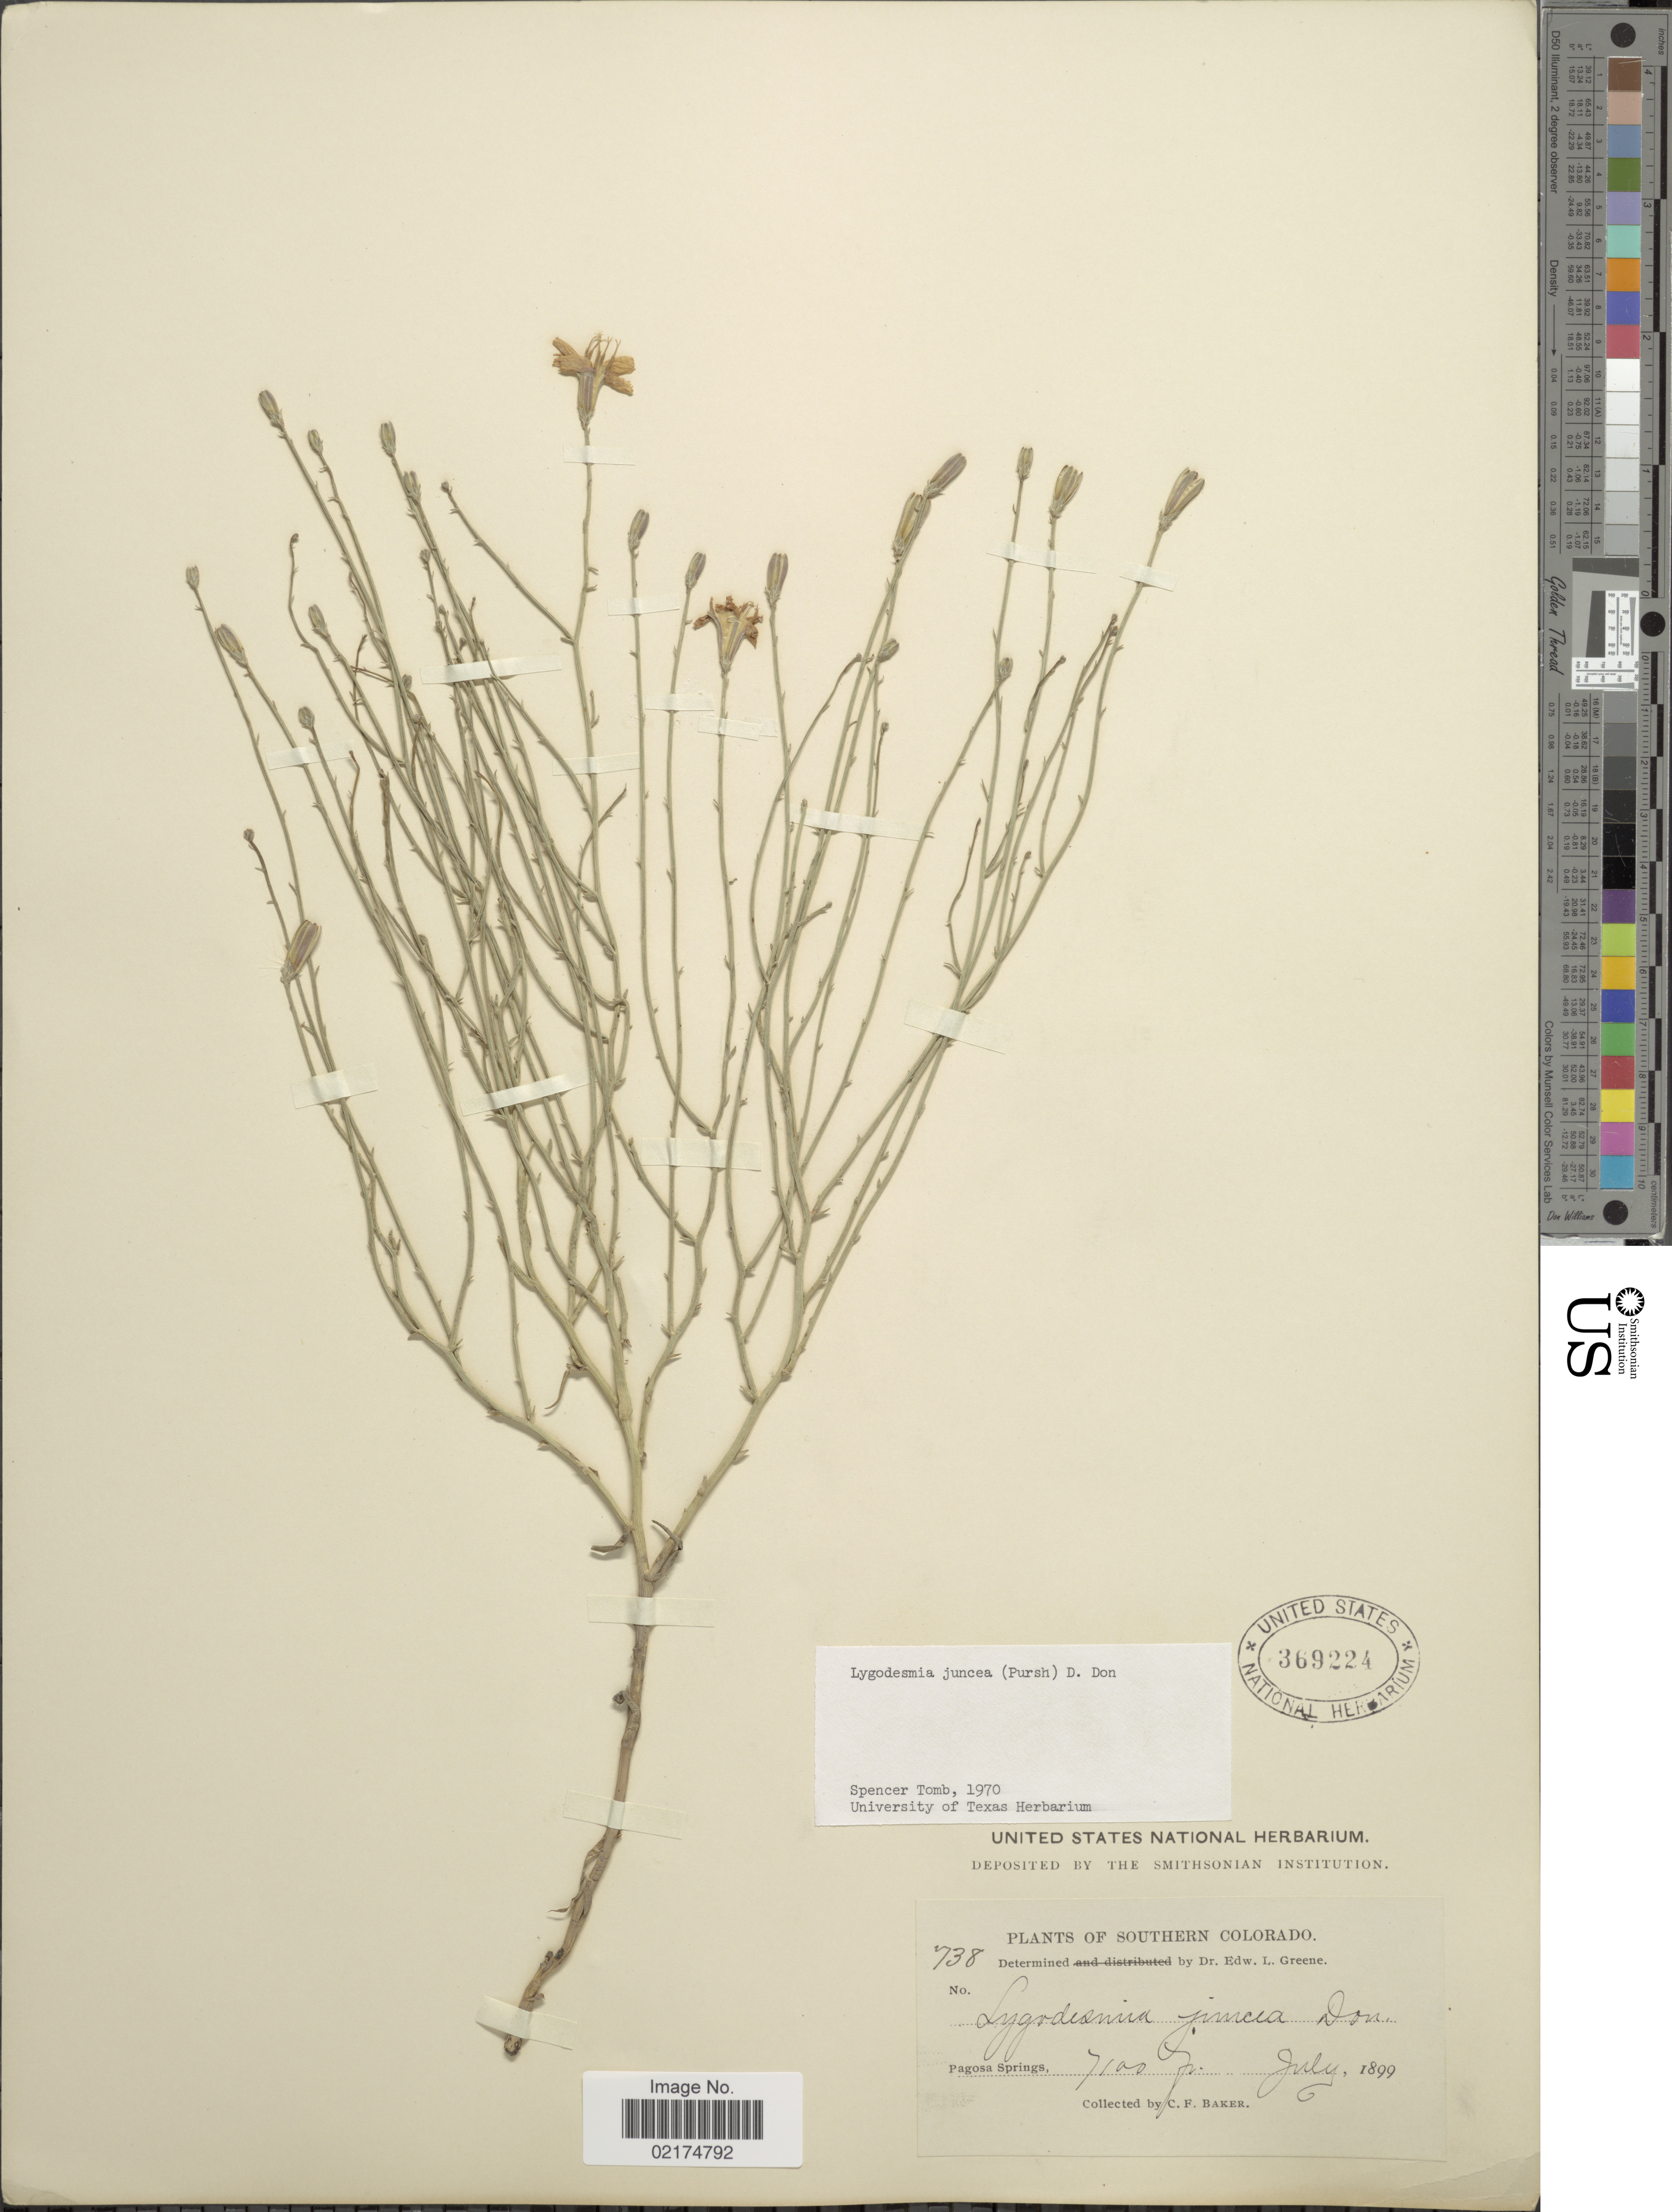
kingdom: Plantae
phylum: Tracheophyta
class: Magnoliopsida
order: Asterales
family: Asteraceae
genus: Lygodesmia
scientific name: Lygodesmia juncea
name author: D. Don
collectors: C. F. Baker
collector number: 738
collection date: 1899-07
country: United States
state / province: Colorado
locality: Southern Colorado, Pagosa Springs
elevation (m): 2164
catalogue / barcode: US 369224